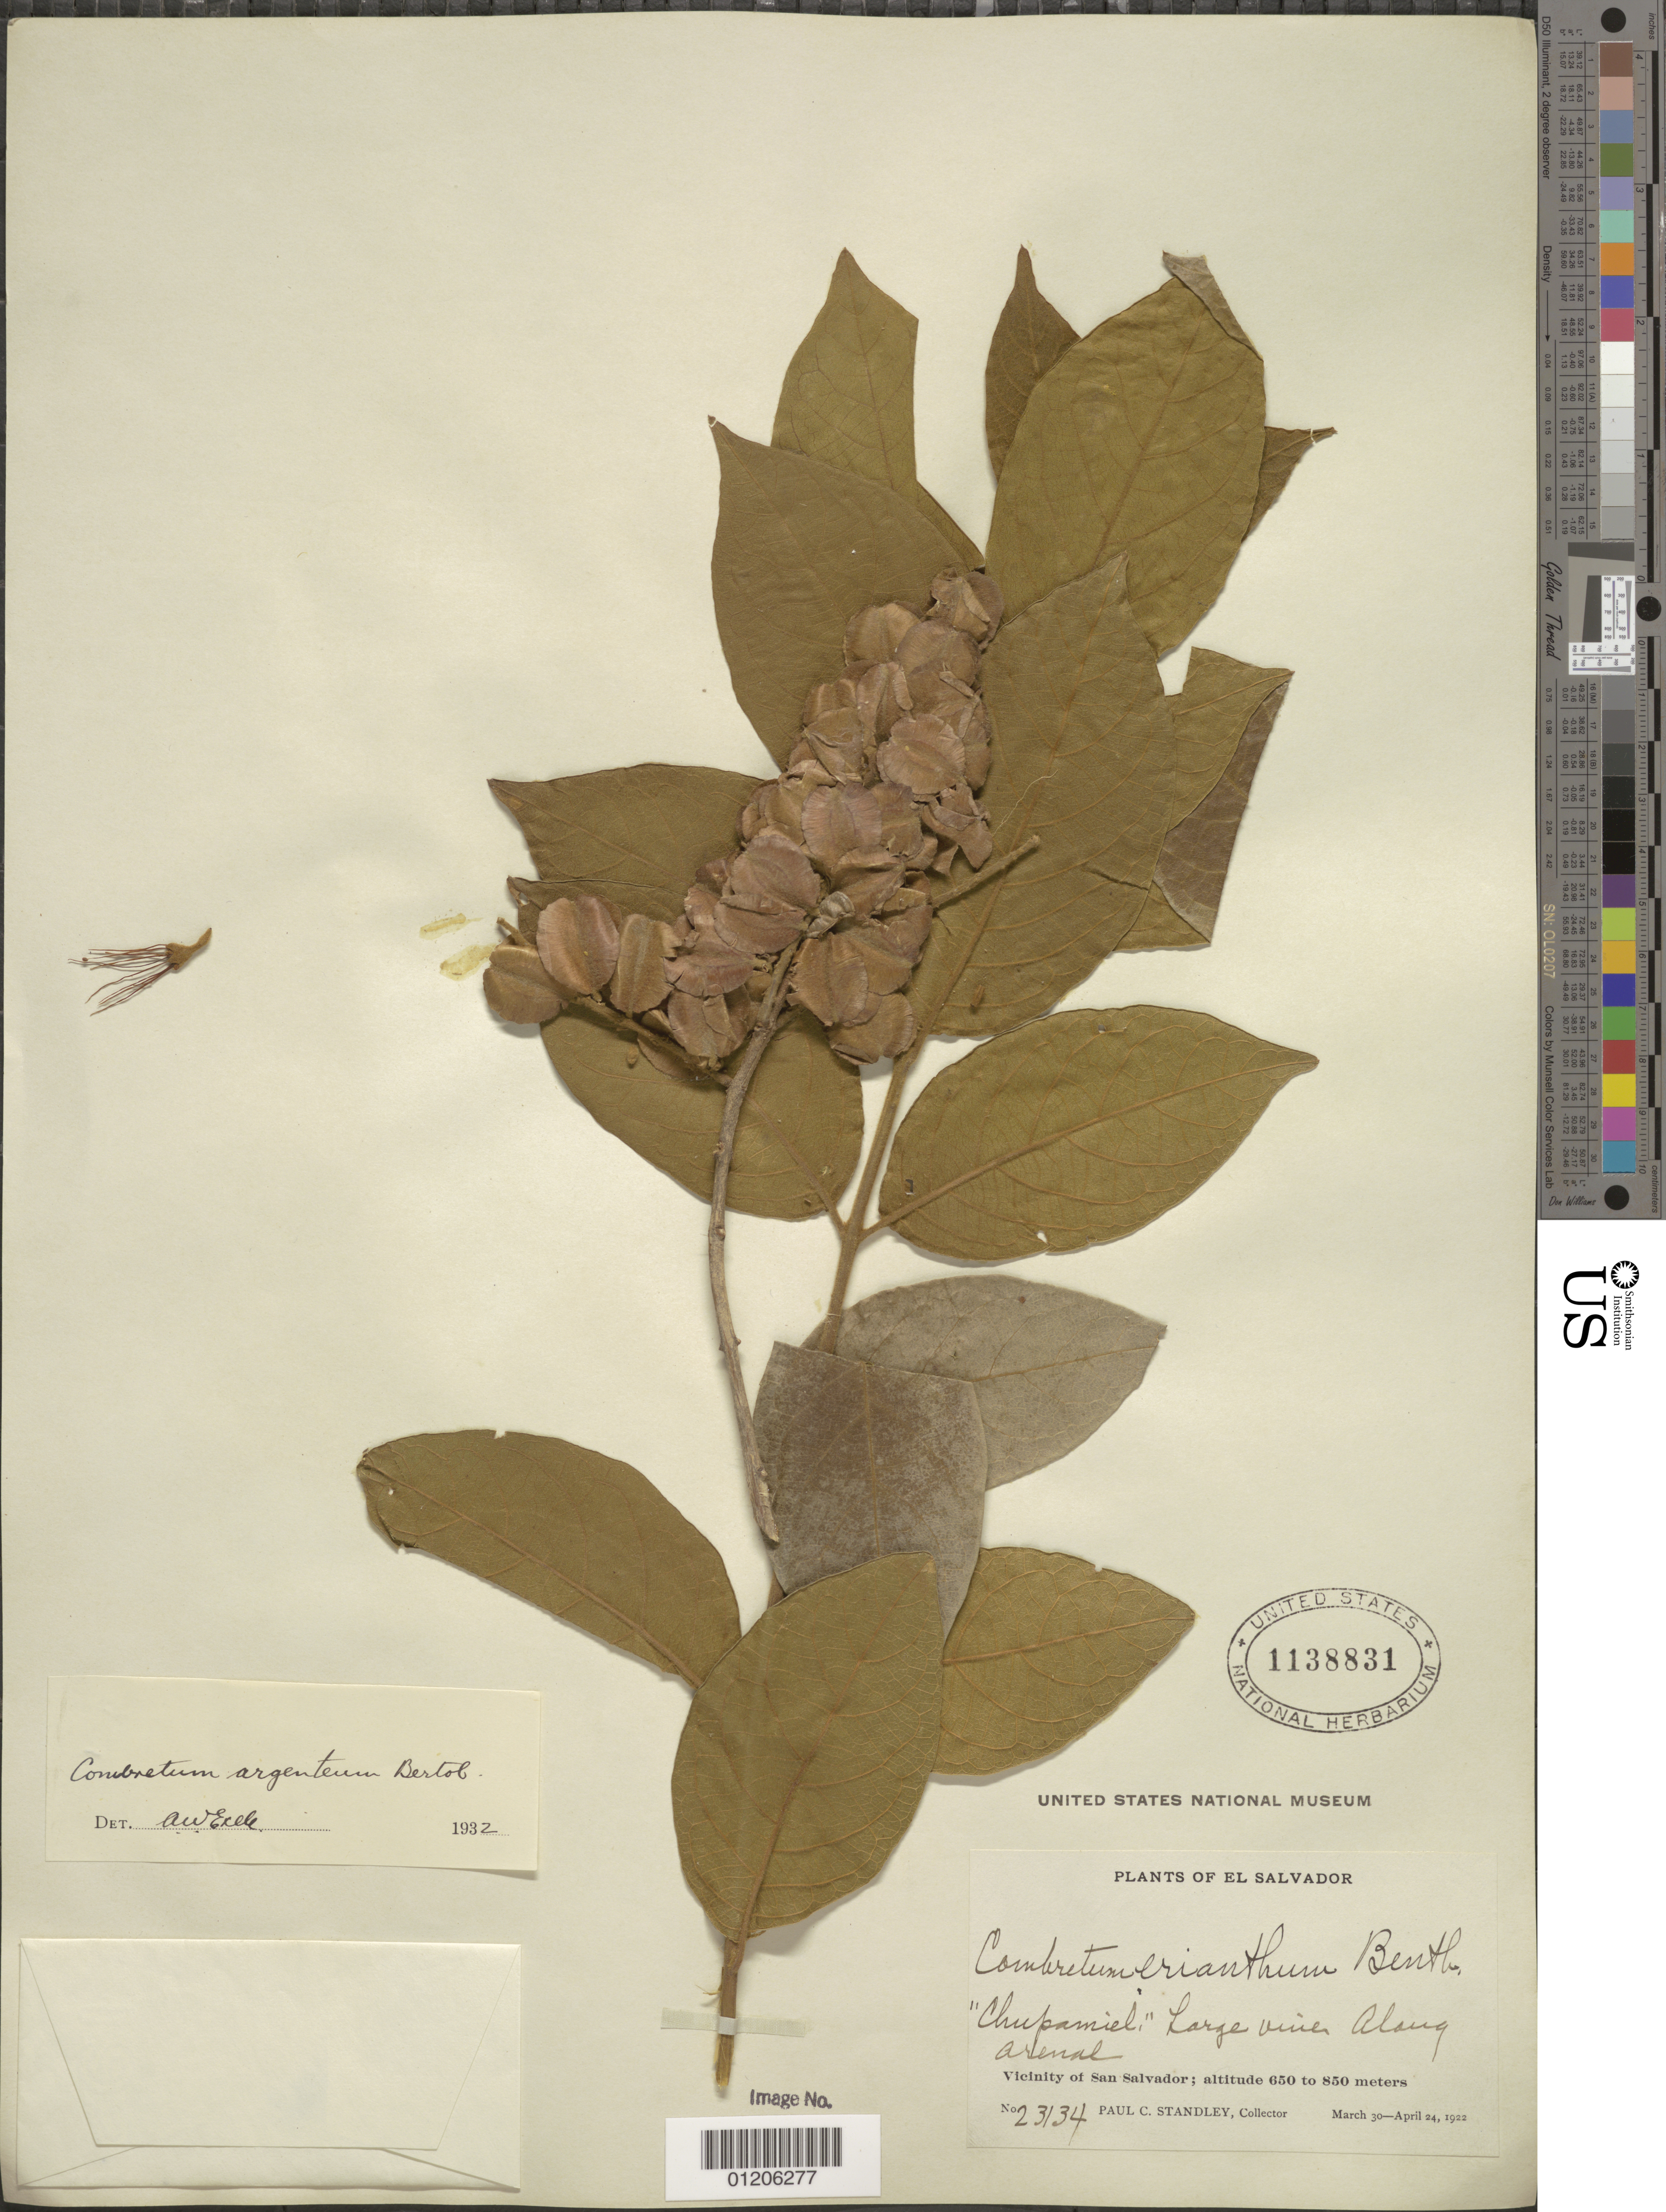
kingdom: Plantae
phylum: Tracheophyta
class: Magnoliopsida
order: Myrtales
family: Combretaceae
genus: Combretum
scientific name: Combretum argenteum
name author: Bertol.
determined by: Exell, A. W.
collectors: P. C. Standley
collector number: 23134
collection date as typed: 30 Mar 1922 to 24 Apr 1922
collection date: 1922-03-30/1922-04-24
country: El Salvador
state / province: San Salvador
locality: Vicinity of San Salvador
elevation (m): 650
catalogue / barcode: US 1138831